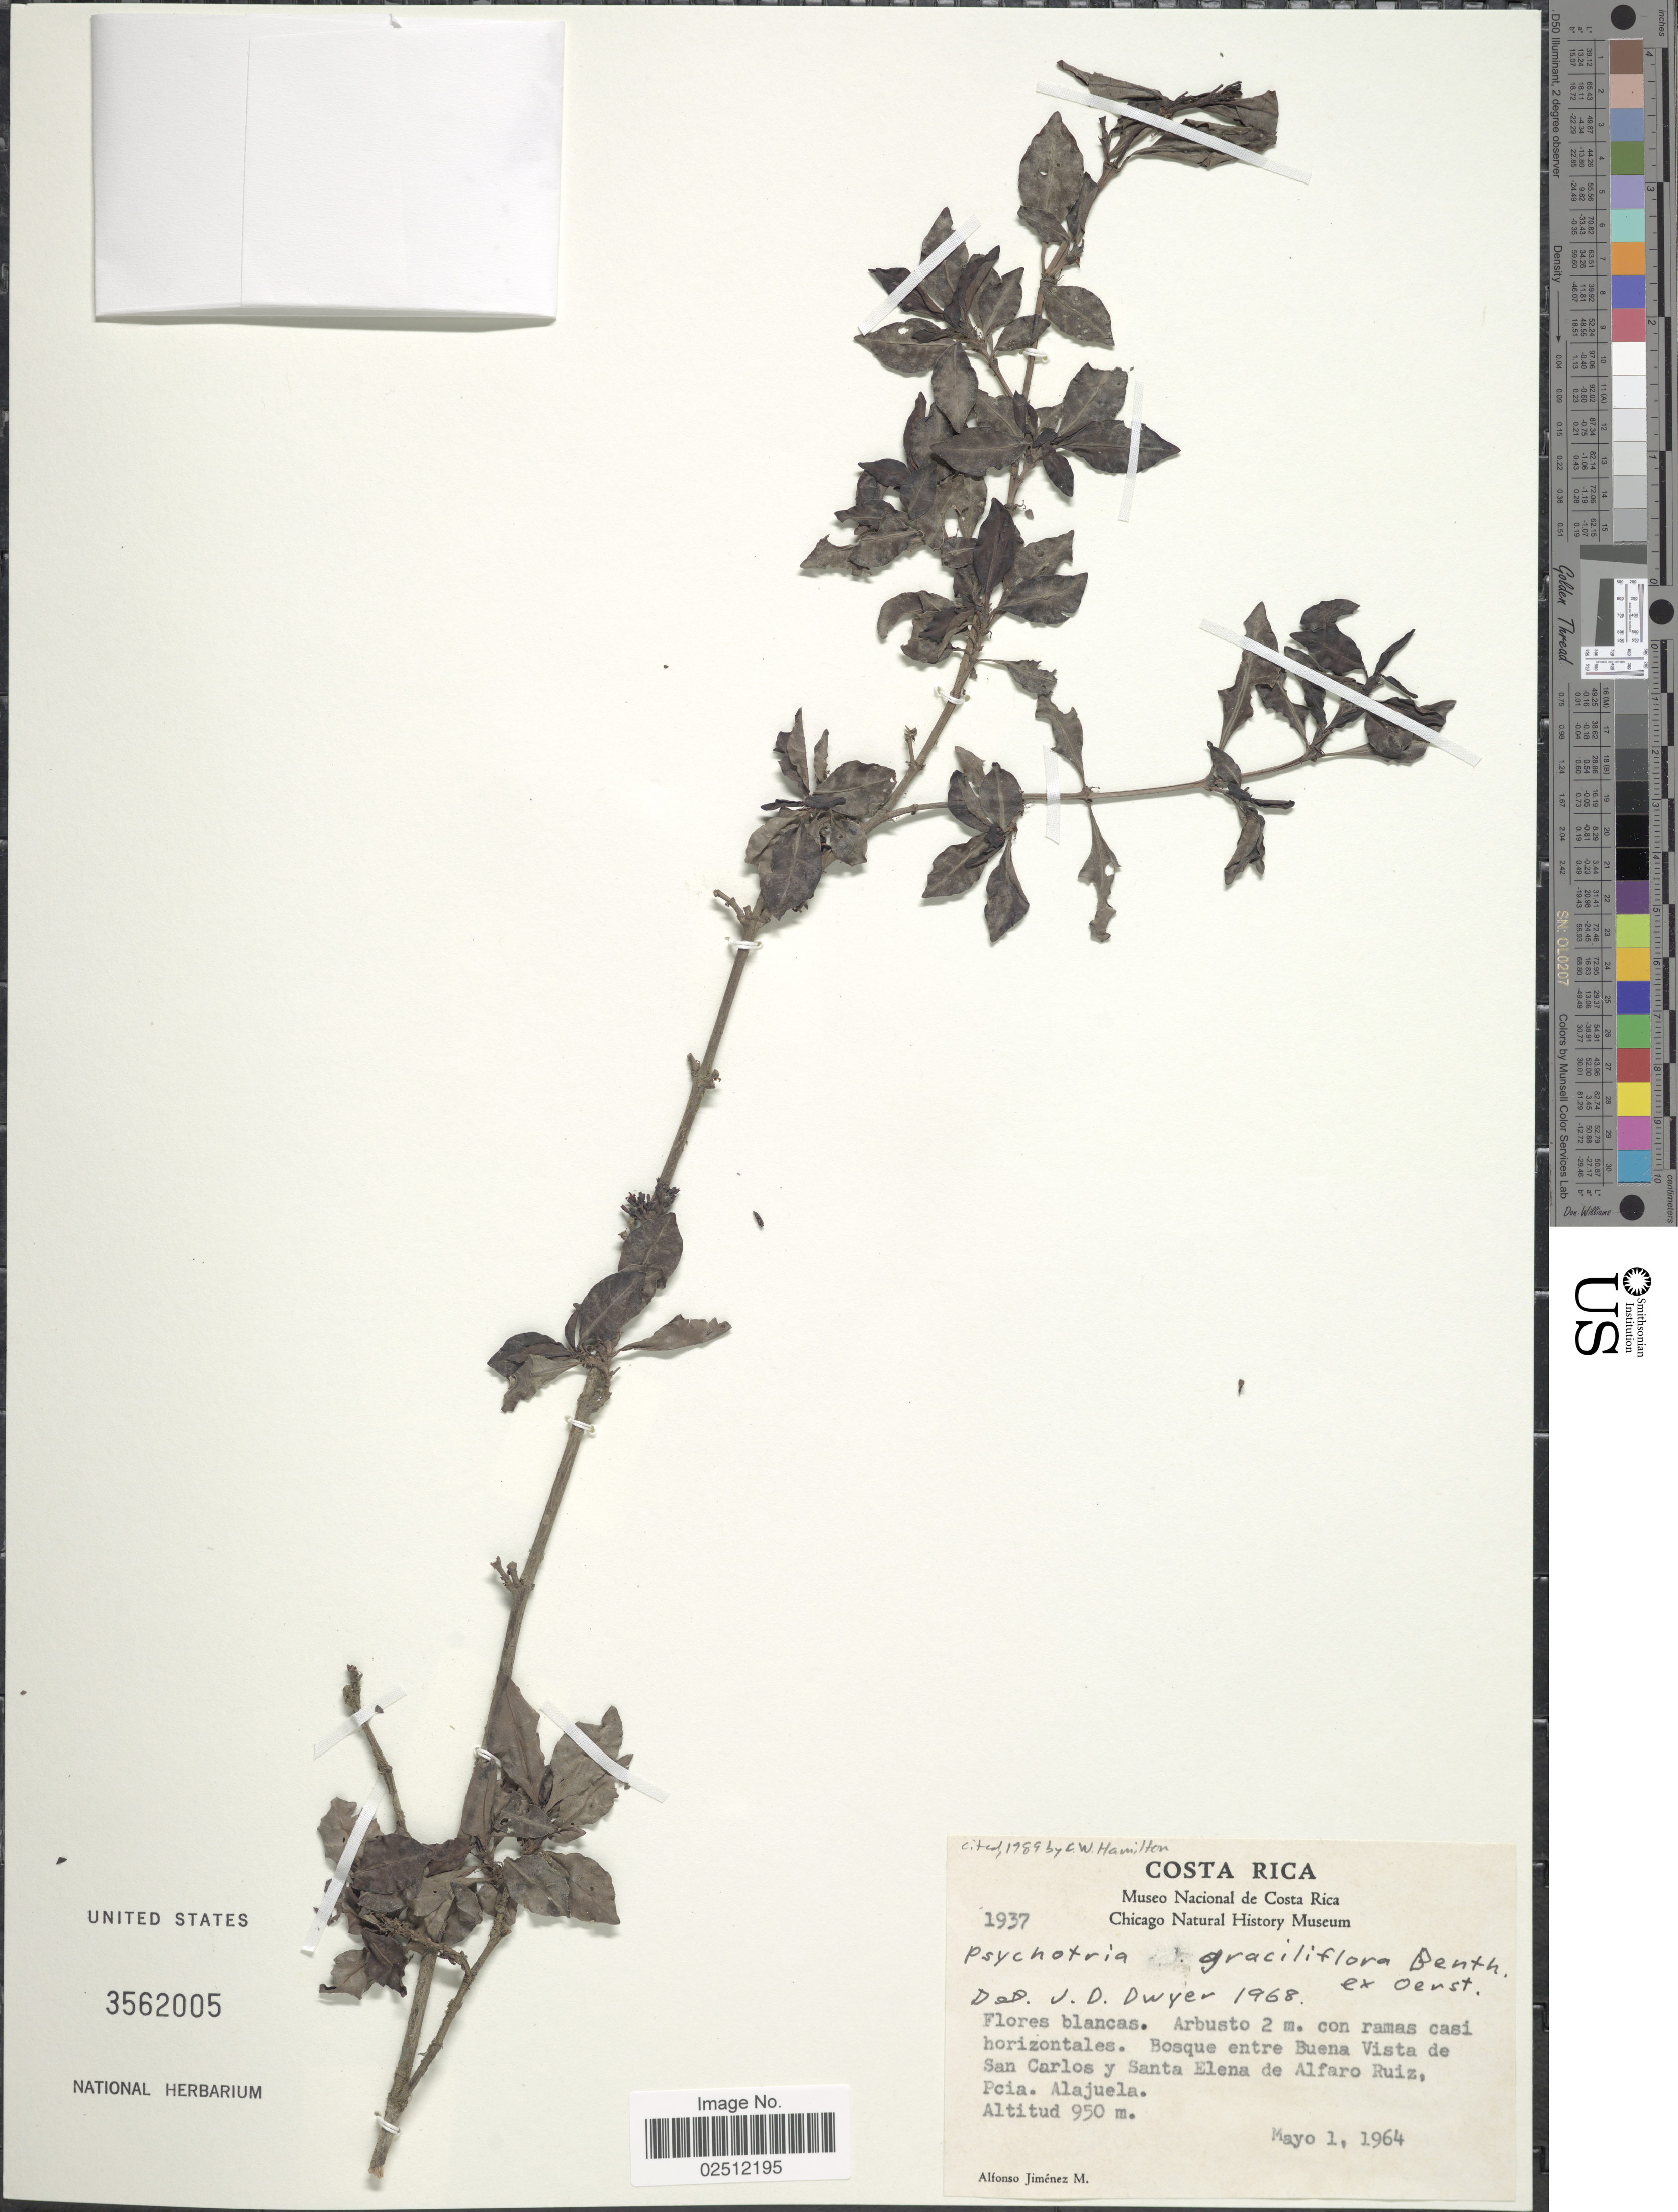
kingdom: Plantae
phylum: Tracheophyta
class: Magnoliopsida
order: Gentianales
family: Rubiaceae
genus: Psychotria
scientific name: Psychotria graciliflora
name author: Benth.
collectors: A. Jimenez M.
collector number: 1937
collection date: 1964-05-01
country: Costa Rica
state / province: Alajuela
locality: Bosque entre Buena Vista de San Carlos y Santa Elena de Alfaro Ruiz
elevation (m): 950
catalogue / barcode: US 3562005